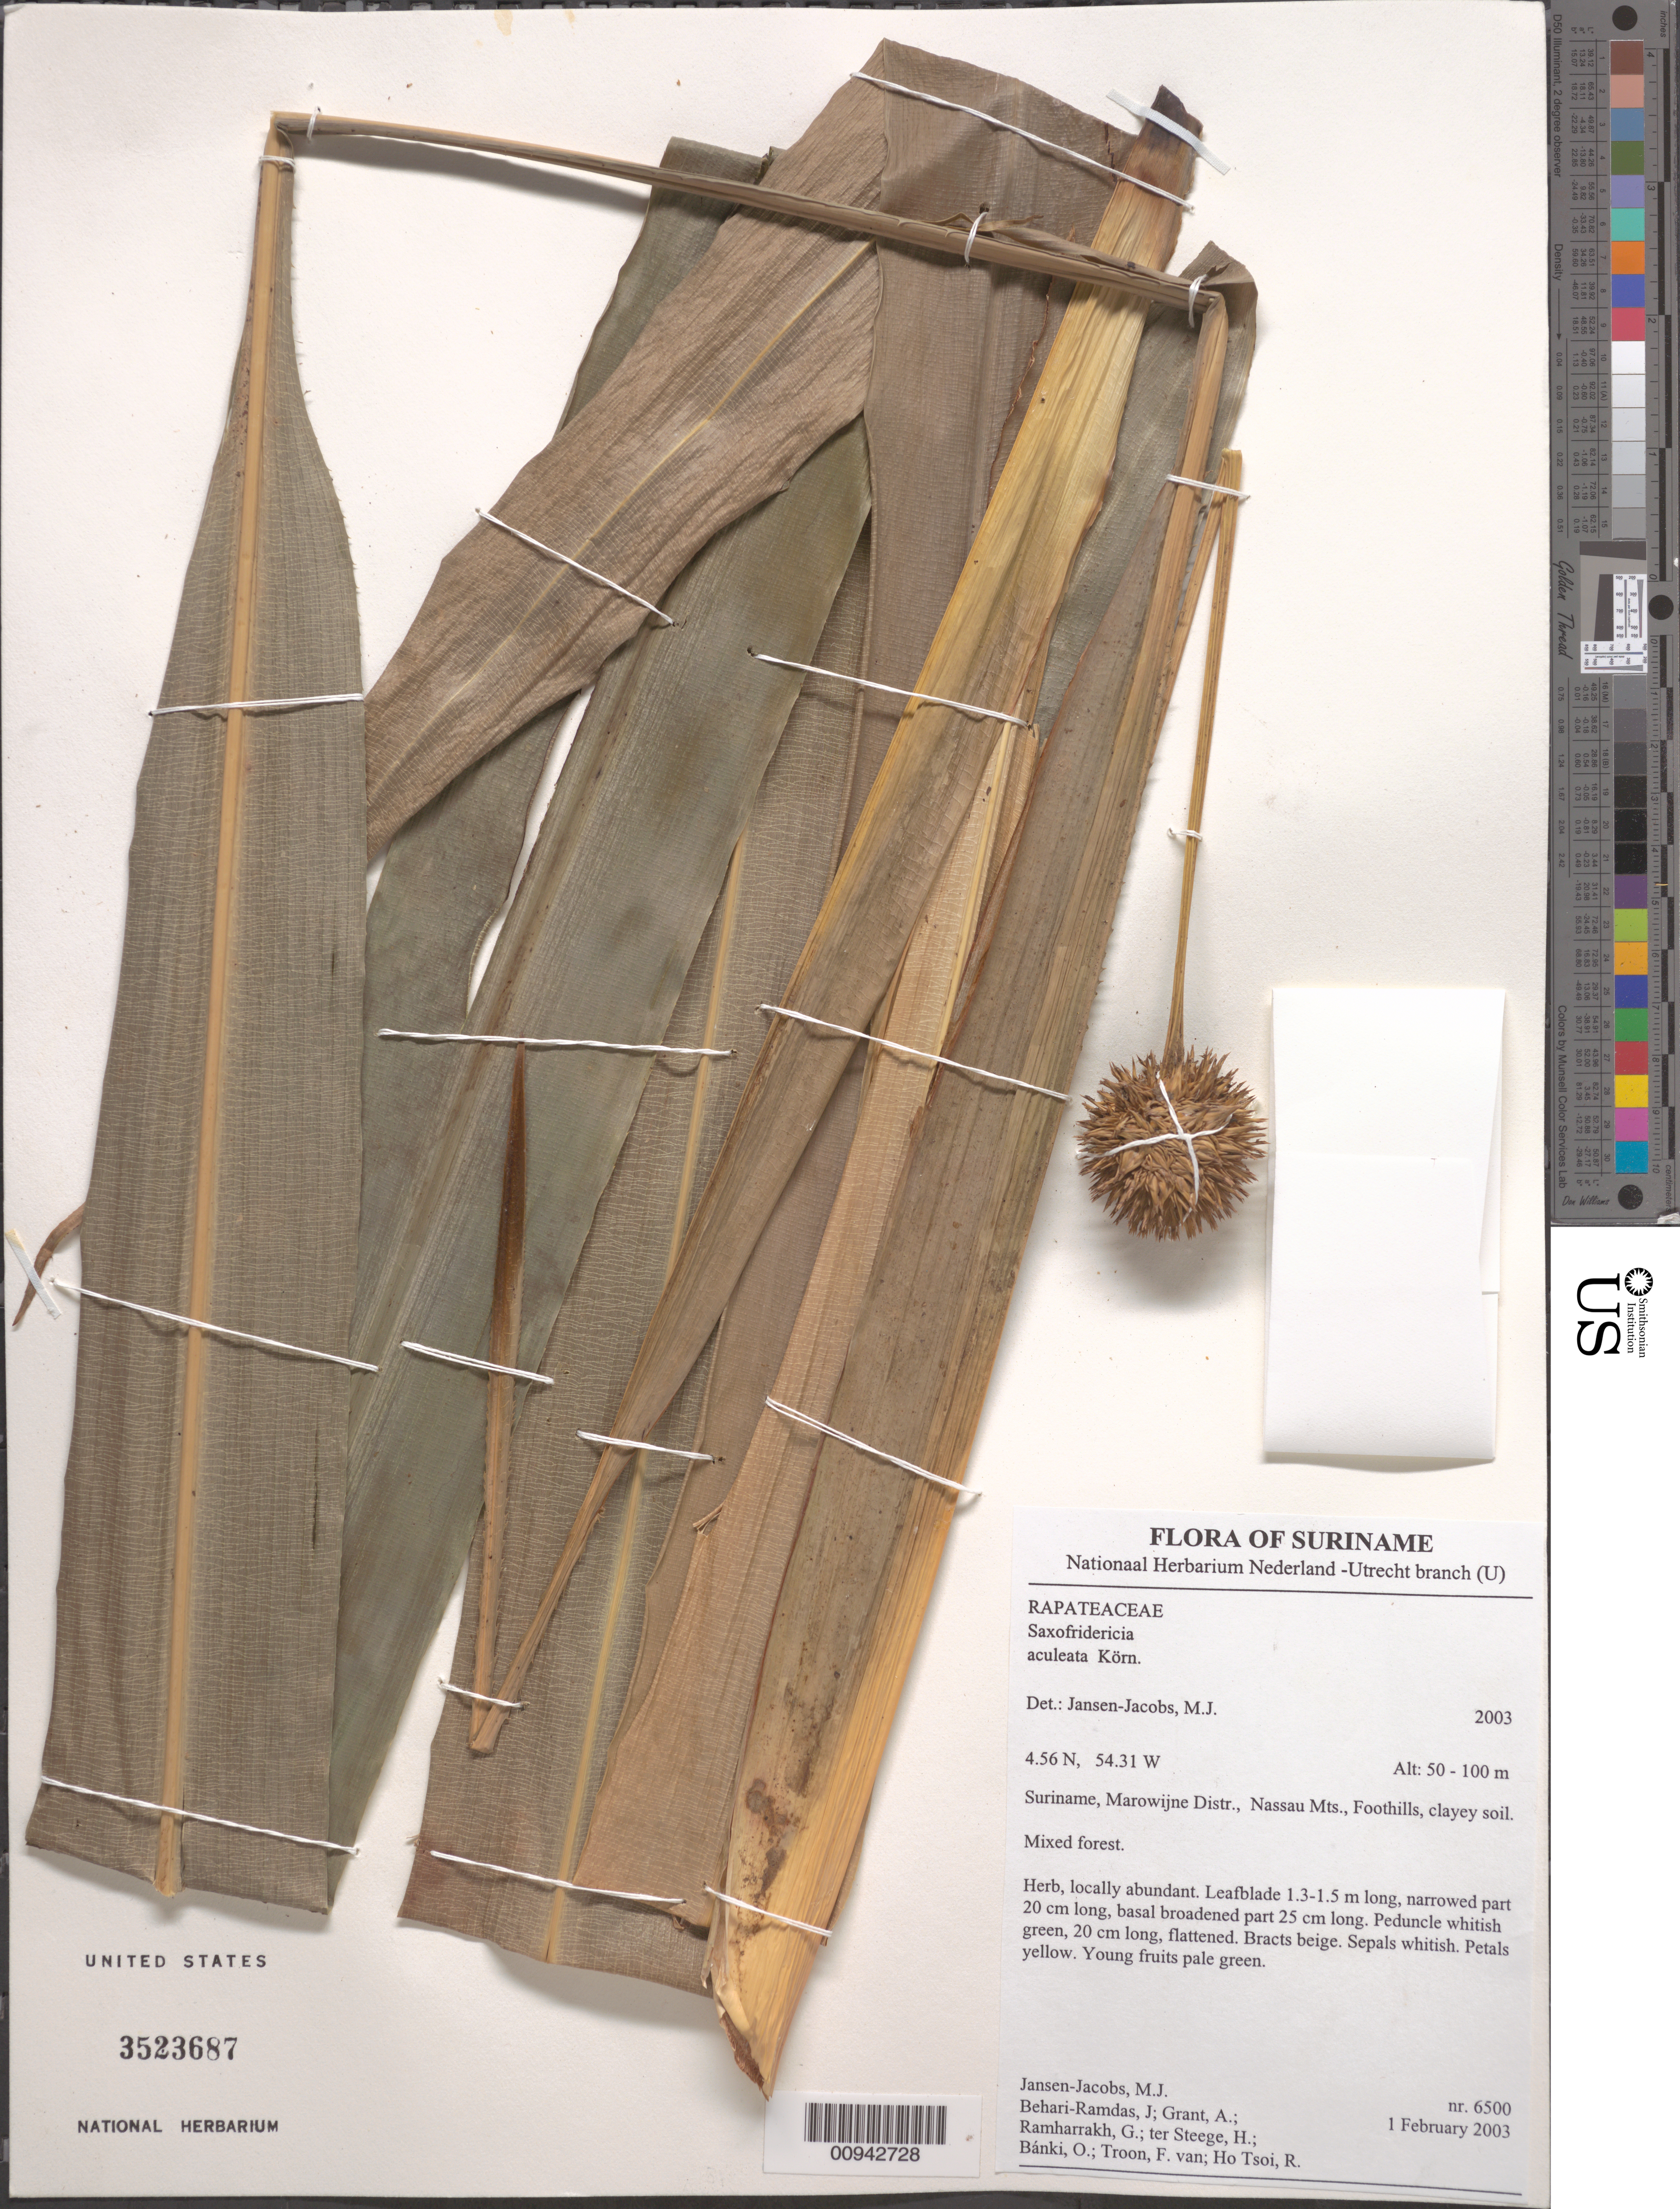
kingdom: Plantae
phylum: Tracheophyta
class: Liliopsida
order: Poales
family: Rapateaceae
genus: Saxofridericia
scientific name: Saxofridericia aculeata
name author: Körn.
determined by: Jansen-Jacobs, M. J., (U), Nationaal Herbarium Nederland, Utrecht University branch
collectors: M. J. Jansen-Jacobs, J. Behari-Ramdas, A. Grant, G. Ramharrakh, H. ter Steege, O. Bánki, F. Van Troon & R. Ho Tsoi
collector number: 6500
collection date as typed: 1-Feb-03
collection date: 2003-02-01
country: Suriname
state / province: Marowijne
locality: Nassau Mts., foothills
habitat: Clayey soil. Mixed forest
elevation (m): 50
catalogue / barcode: US 3523687